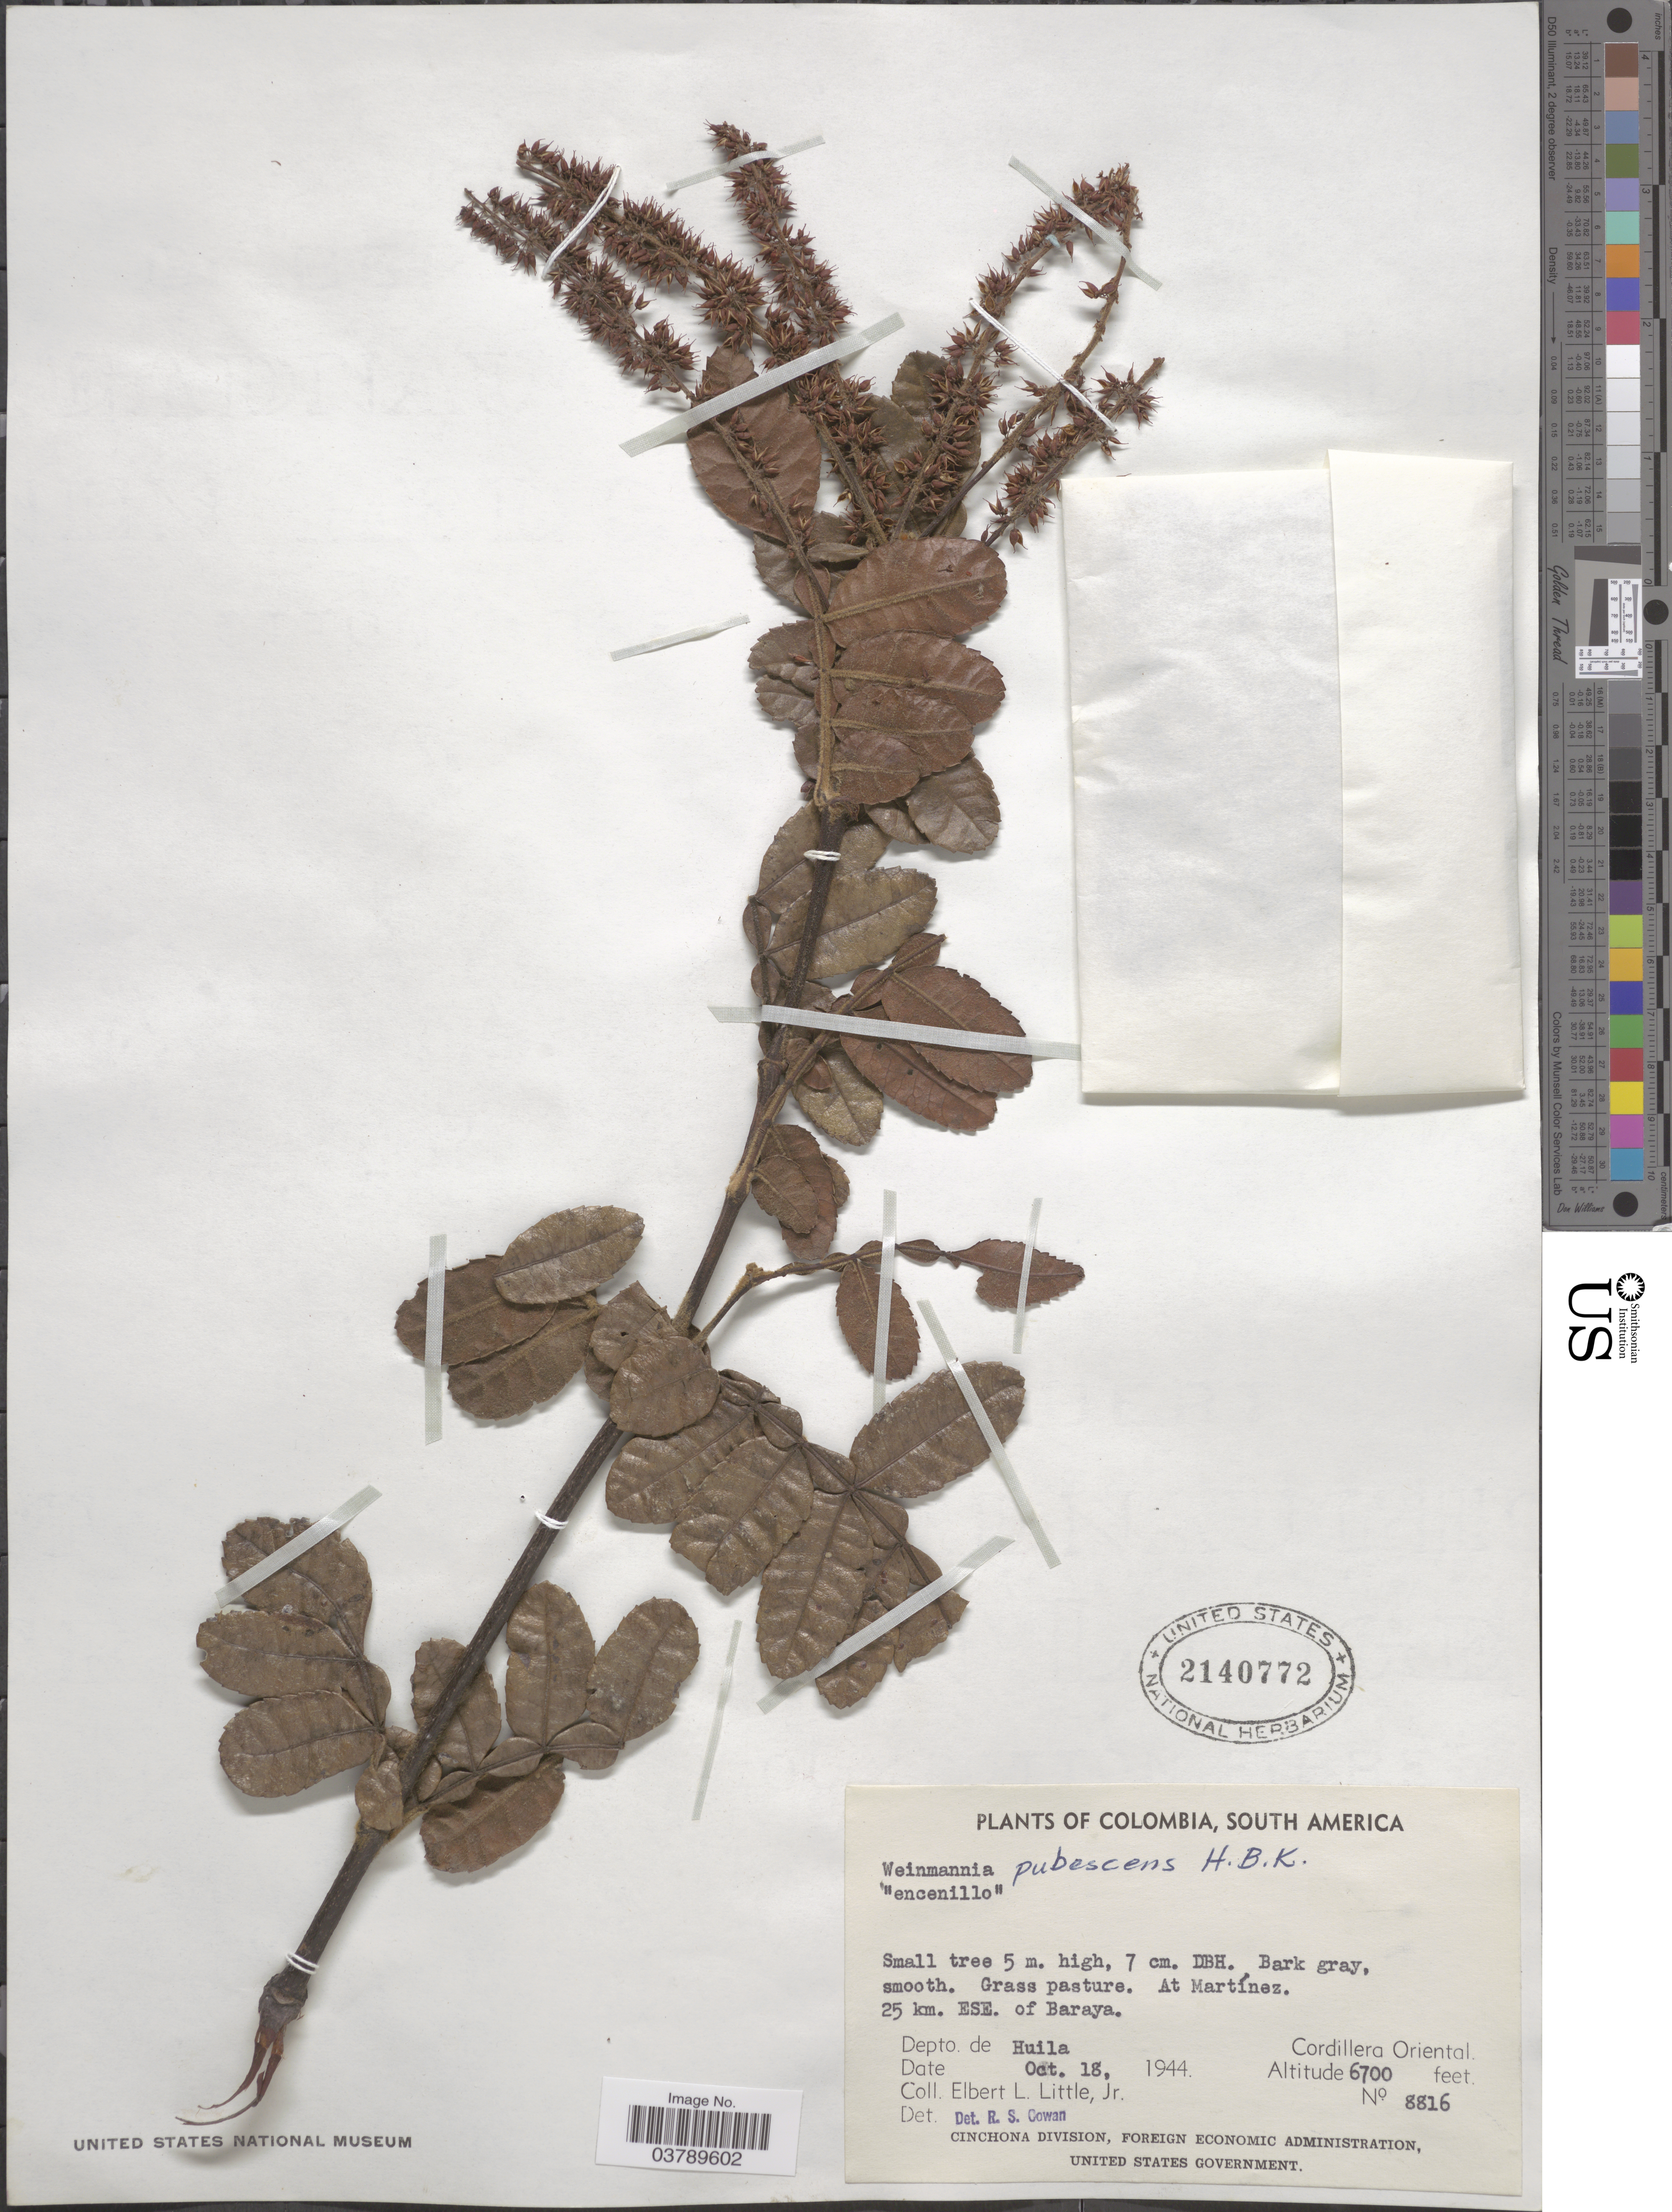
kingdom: Plantae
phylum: Tracheophyta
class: Magnoliopsida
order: Oxalidales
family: Cunoniaceae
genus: Weinmannia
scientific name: Weinmannia pubescens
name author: Kunth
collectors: E. L. Little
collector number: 8816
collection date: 1944-10-18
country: Colombia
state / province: Huila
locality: At Martínez. 25 km. ESE. of Baraya. Depto. de Huila. Cordillera Oriental.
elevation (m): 2042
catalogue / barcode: US 2140772